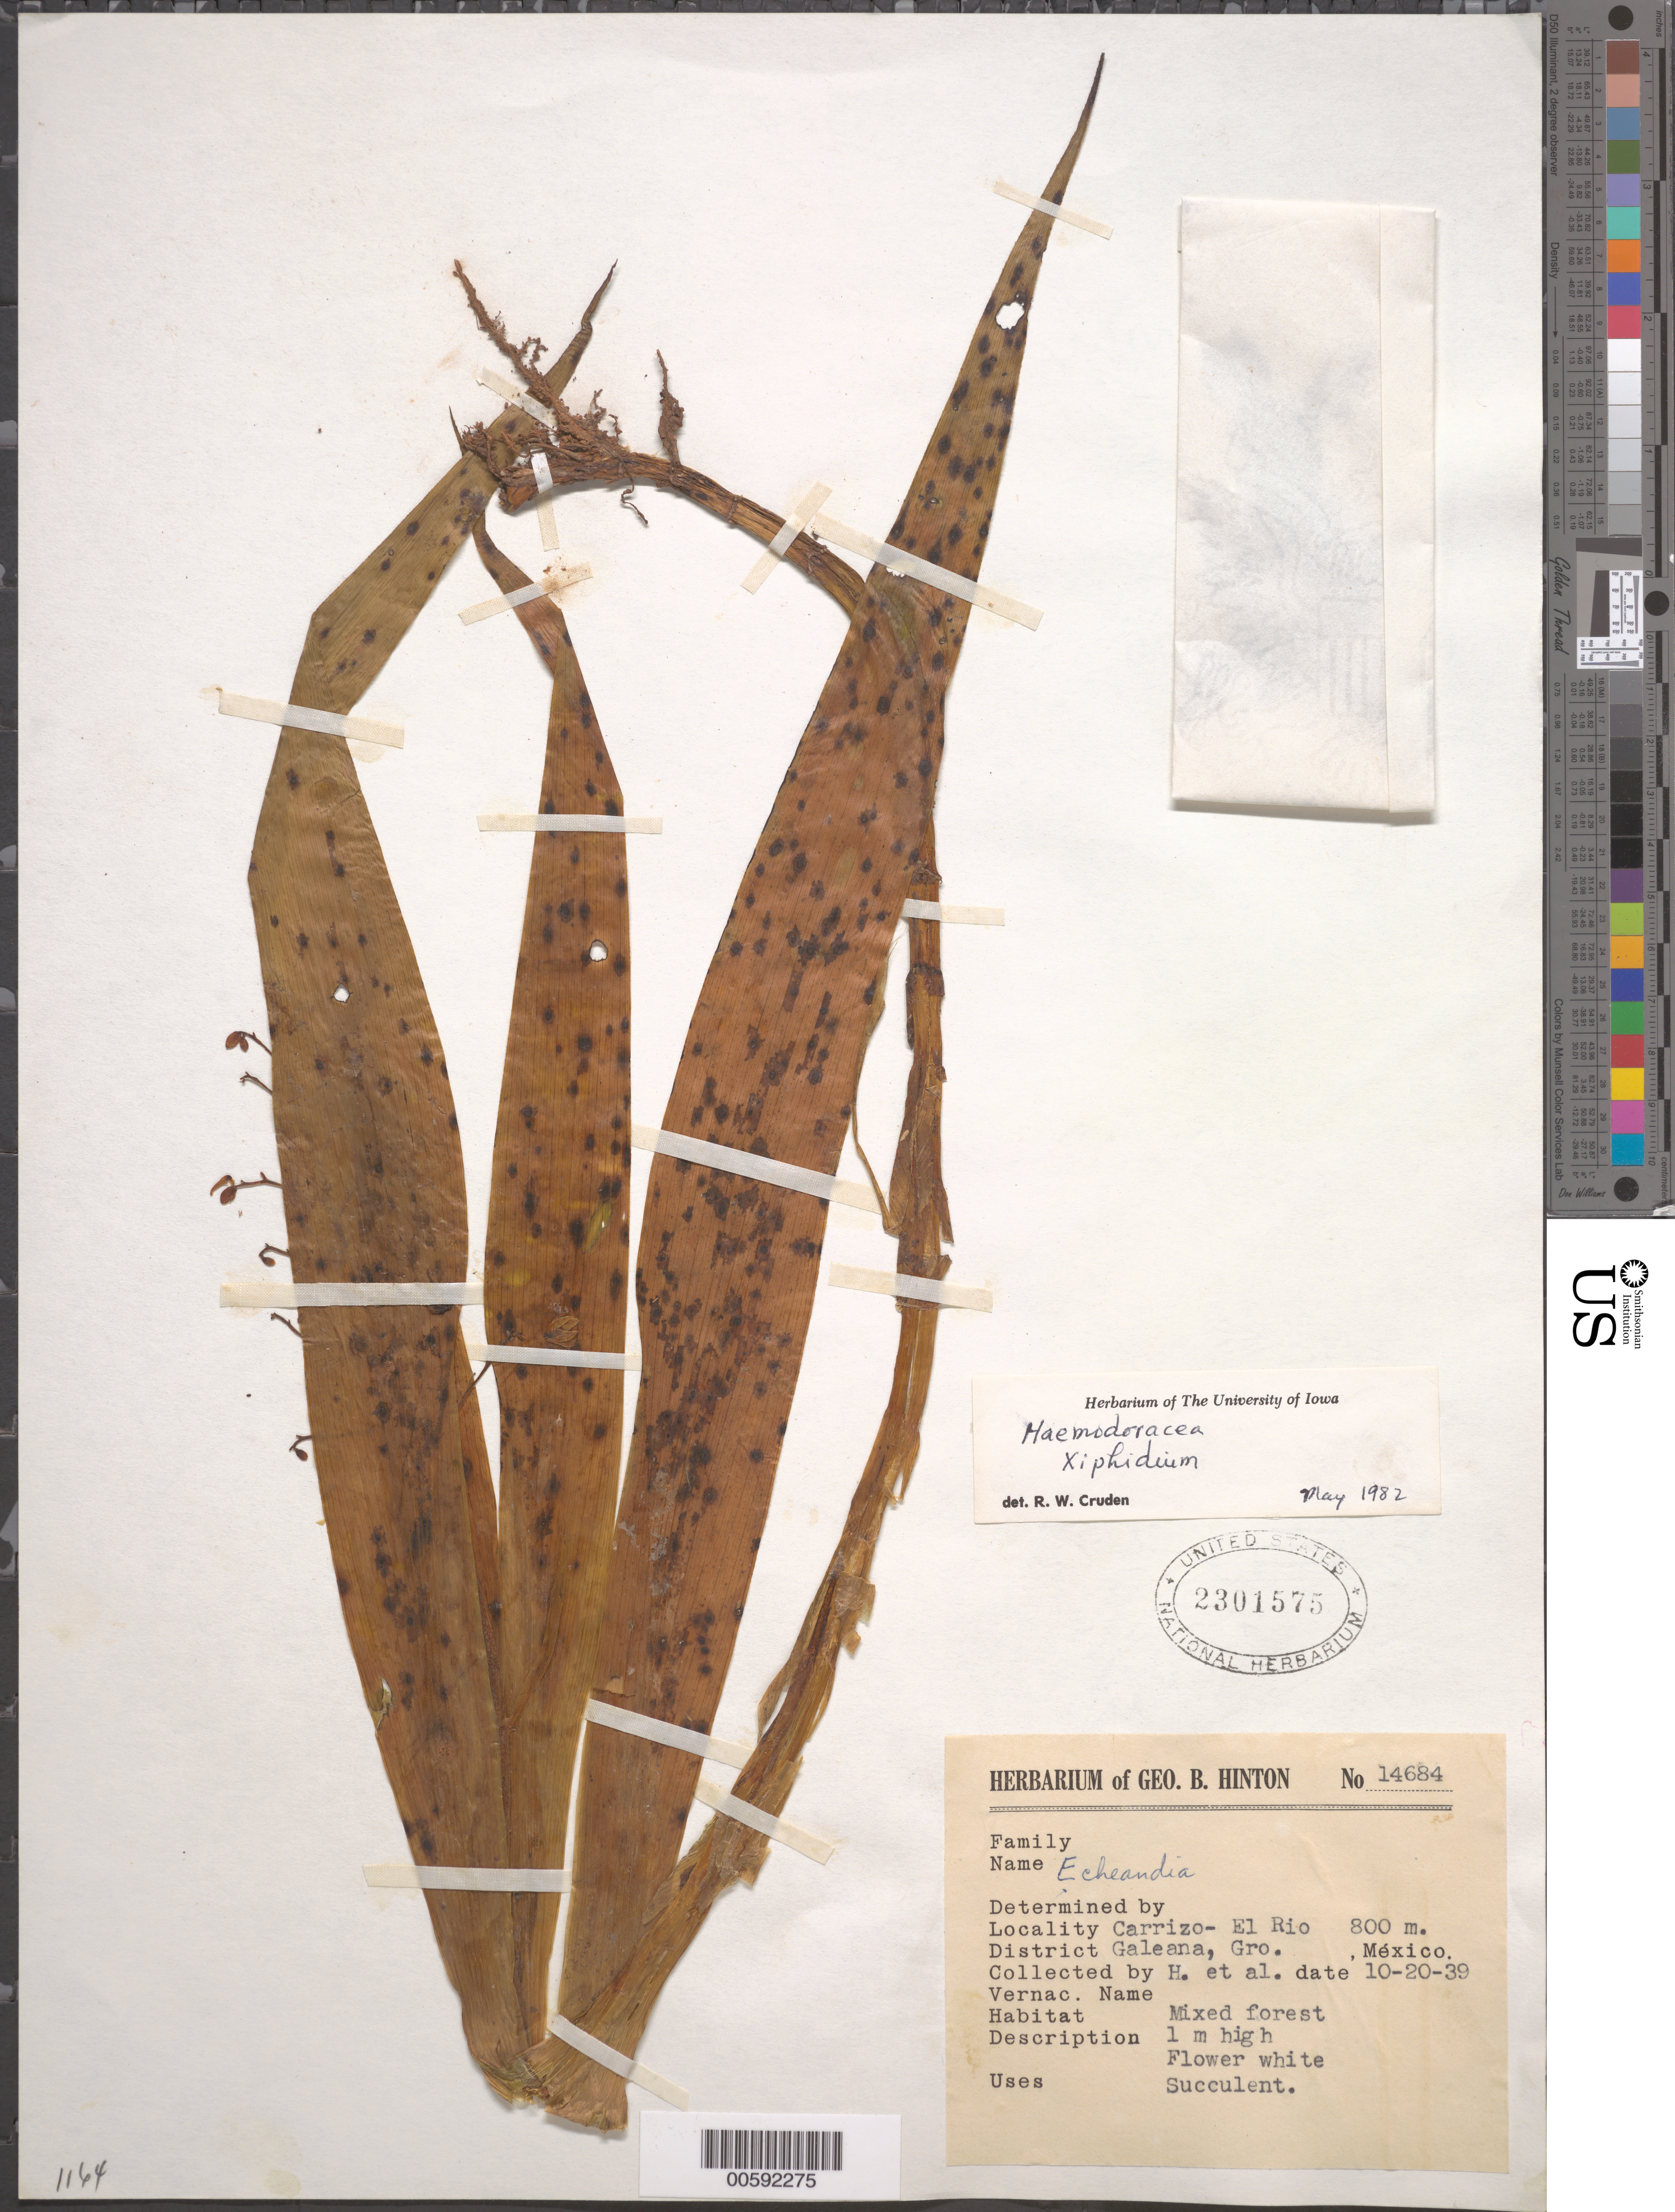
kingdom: Plantae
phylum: Tracheophyta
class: Liliopsida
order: Commelinales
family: Haemodoraceae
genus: Xiphidium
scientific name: Xiphidium sp.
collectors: G. B. Hinton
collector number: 14684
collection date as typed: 20 Oct 1939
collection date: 1939-10-20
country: Mexico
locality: Carrizo- El Rio, Galeana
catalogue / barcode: US 2301575